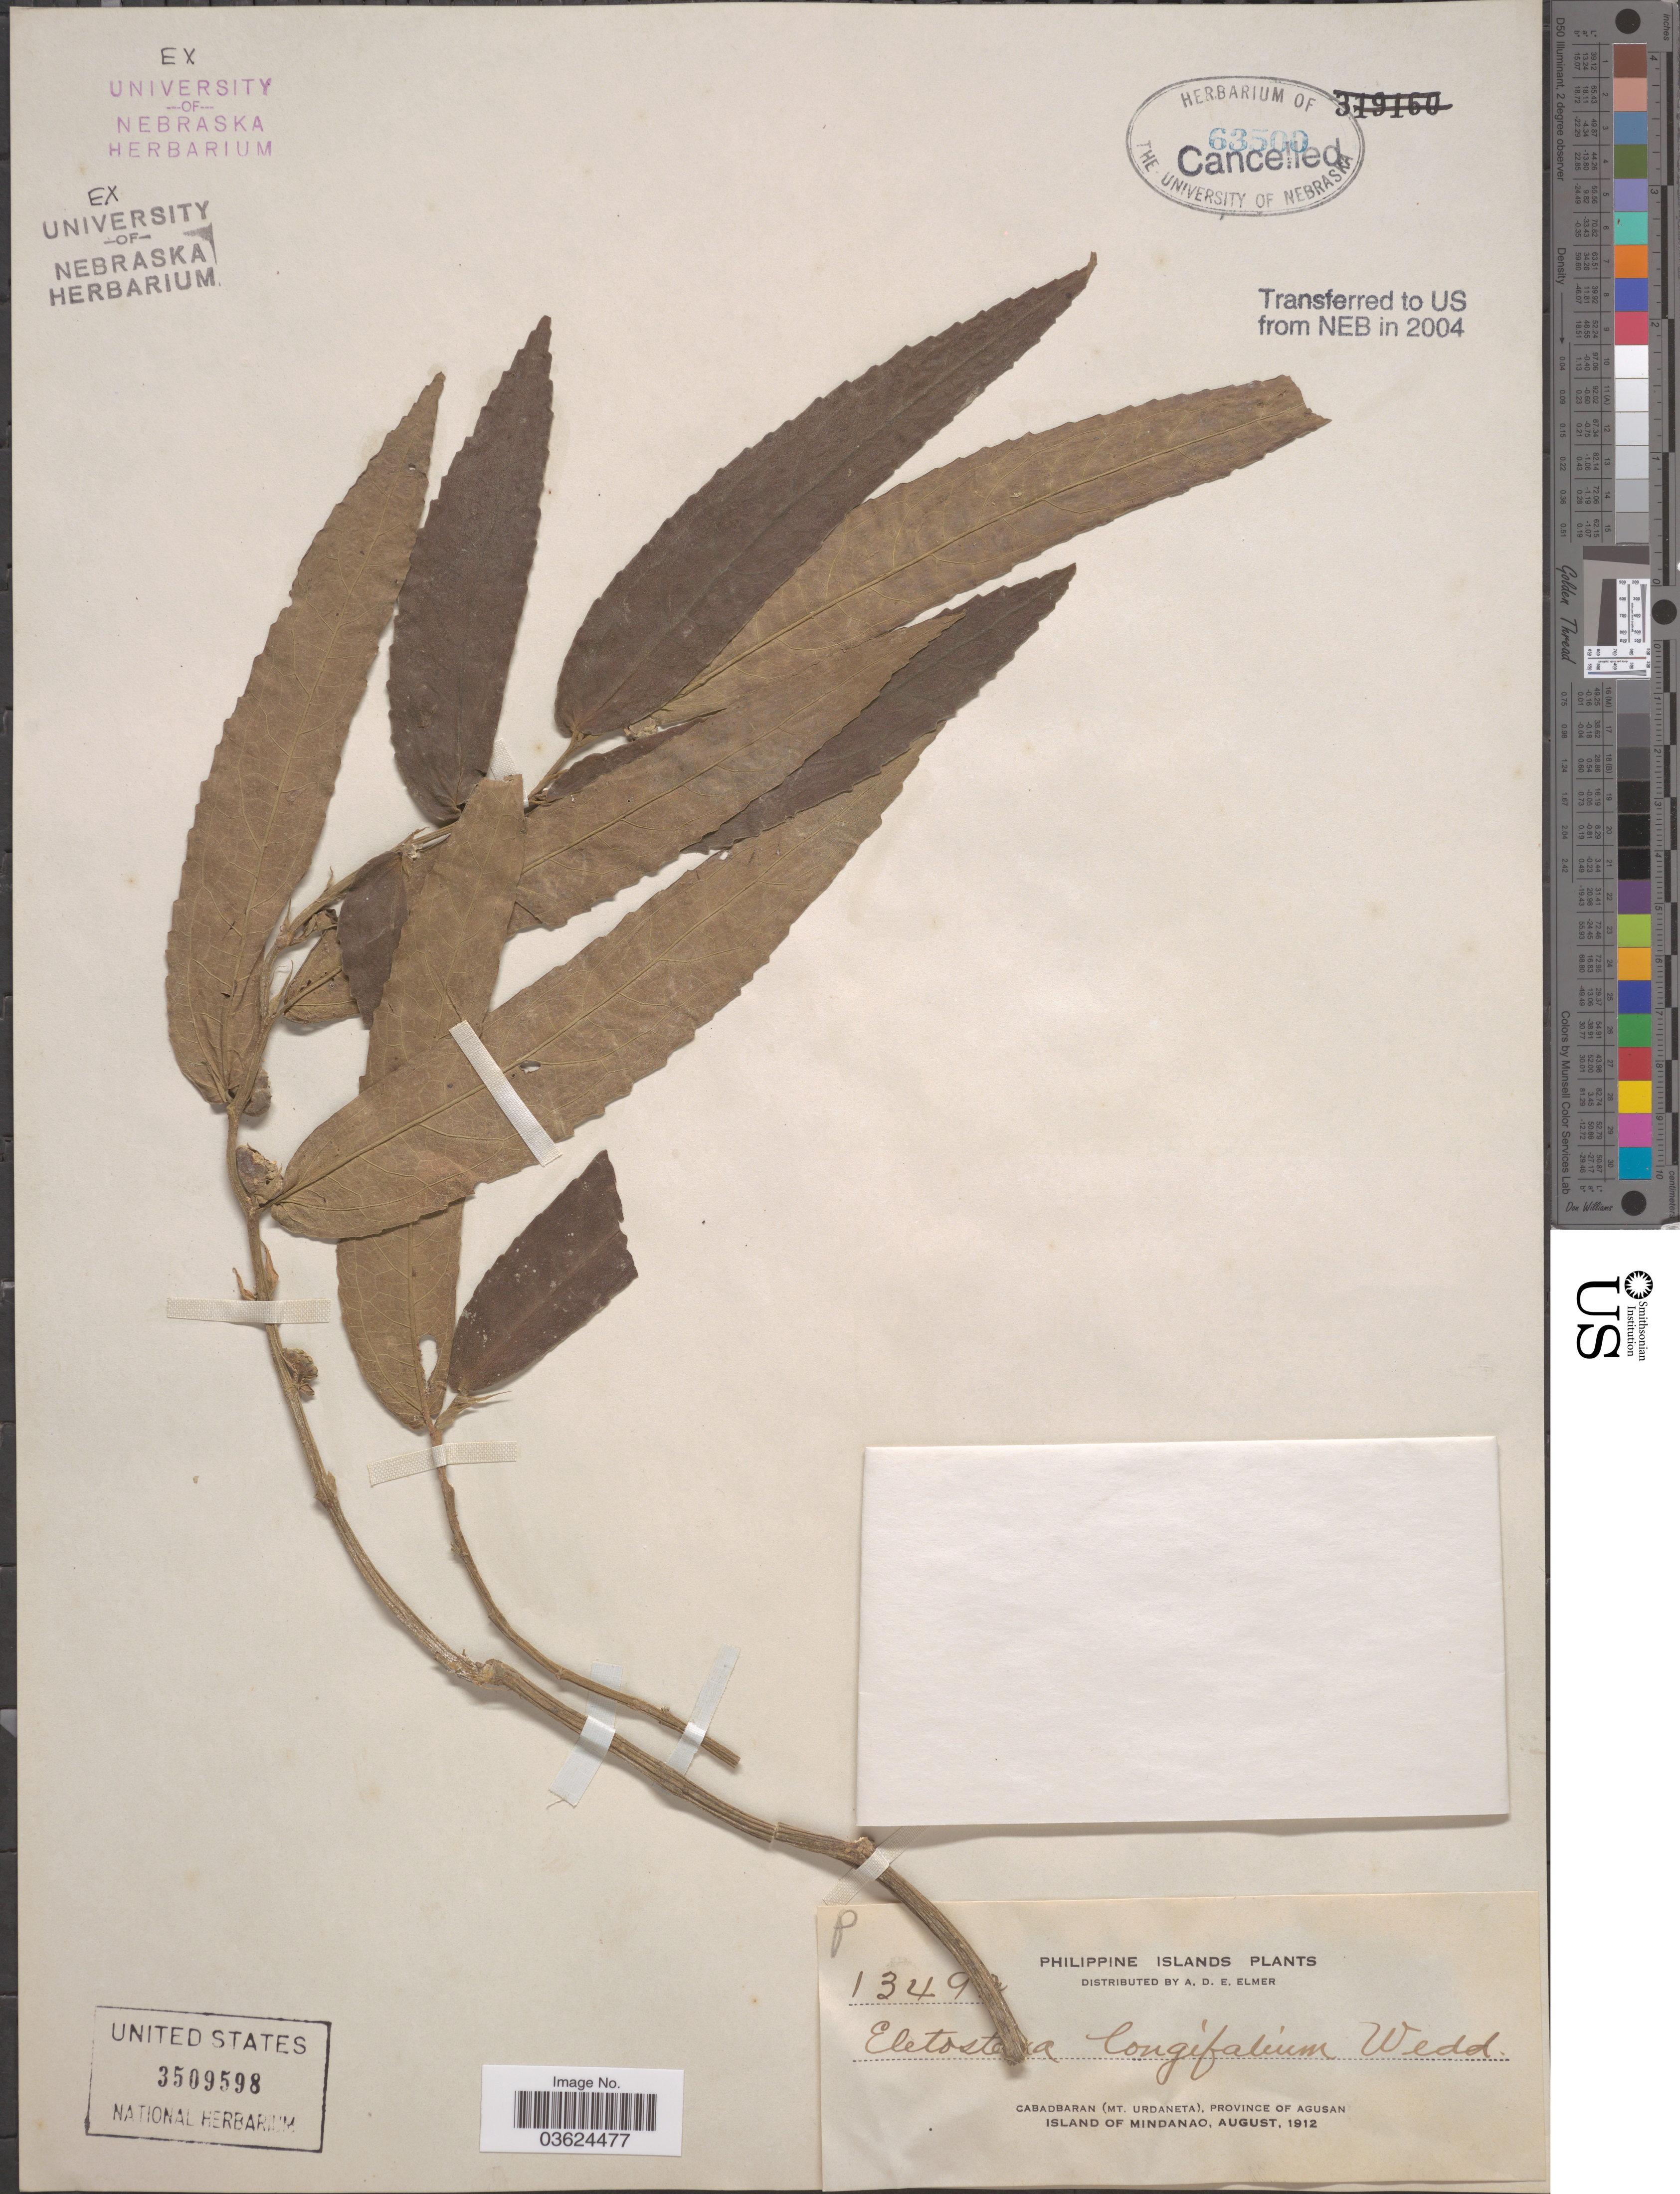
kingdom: Plantae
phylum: Tracheophyta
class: Magnoliopsida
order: Rosales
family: Urticaceae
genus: Elatostema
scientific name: Elatostema longifolium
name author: Wedd.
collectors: E. D. Merrill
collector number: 1349!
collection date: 1912-08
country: Philippines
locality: Philippine Islands. Cabadbaran (Mt. Urdaneta), Province of Agusan, Island of Mindanao.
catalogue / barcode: US 3509598